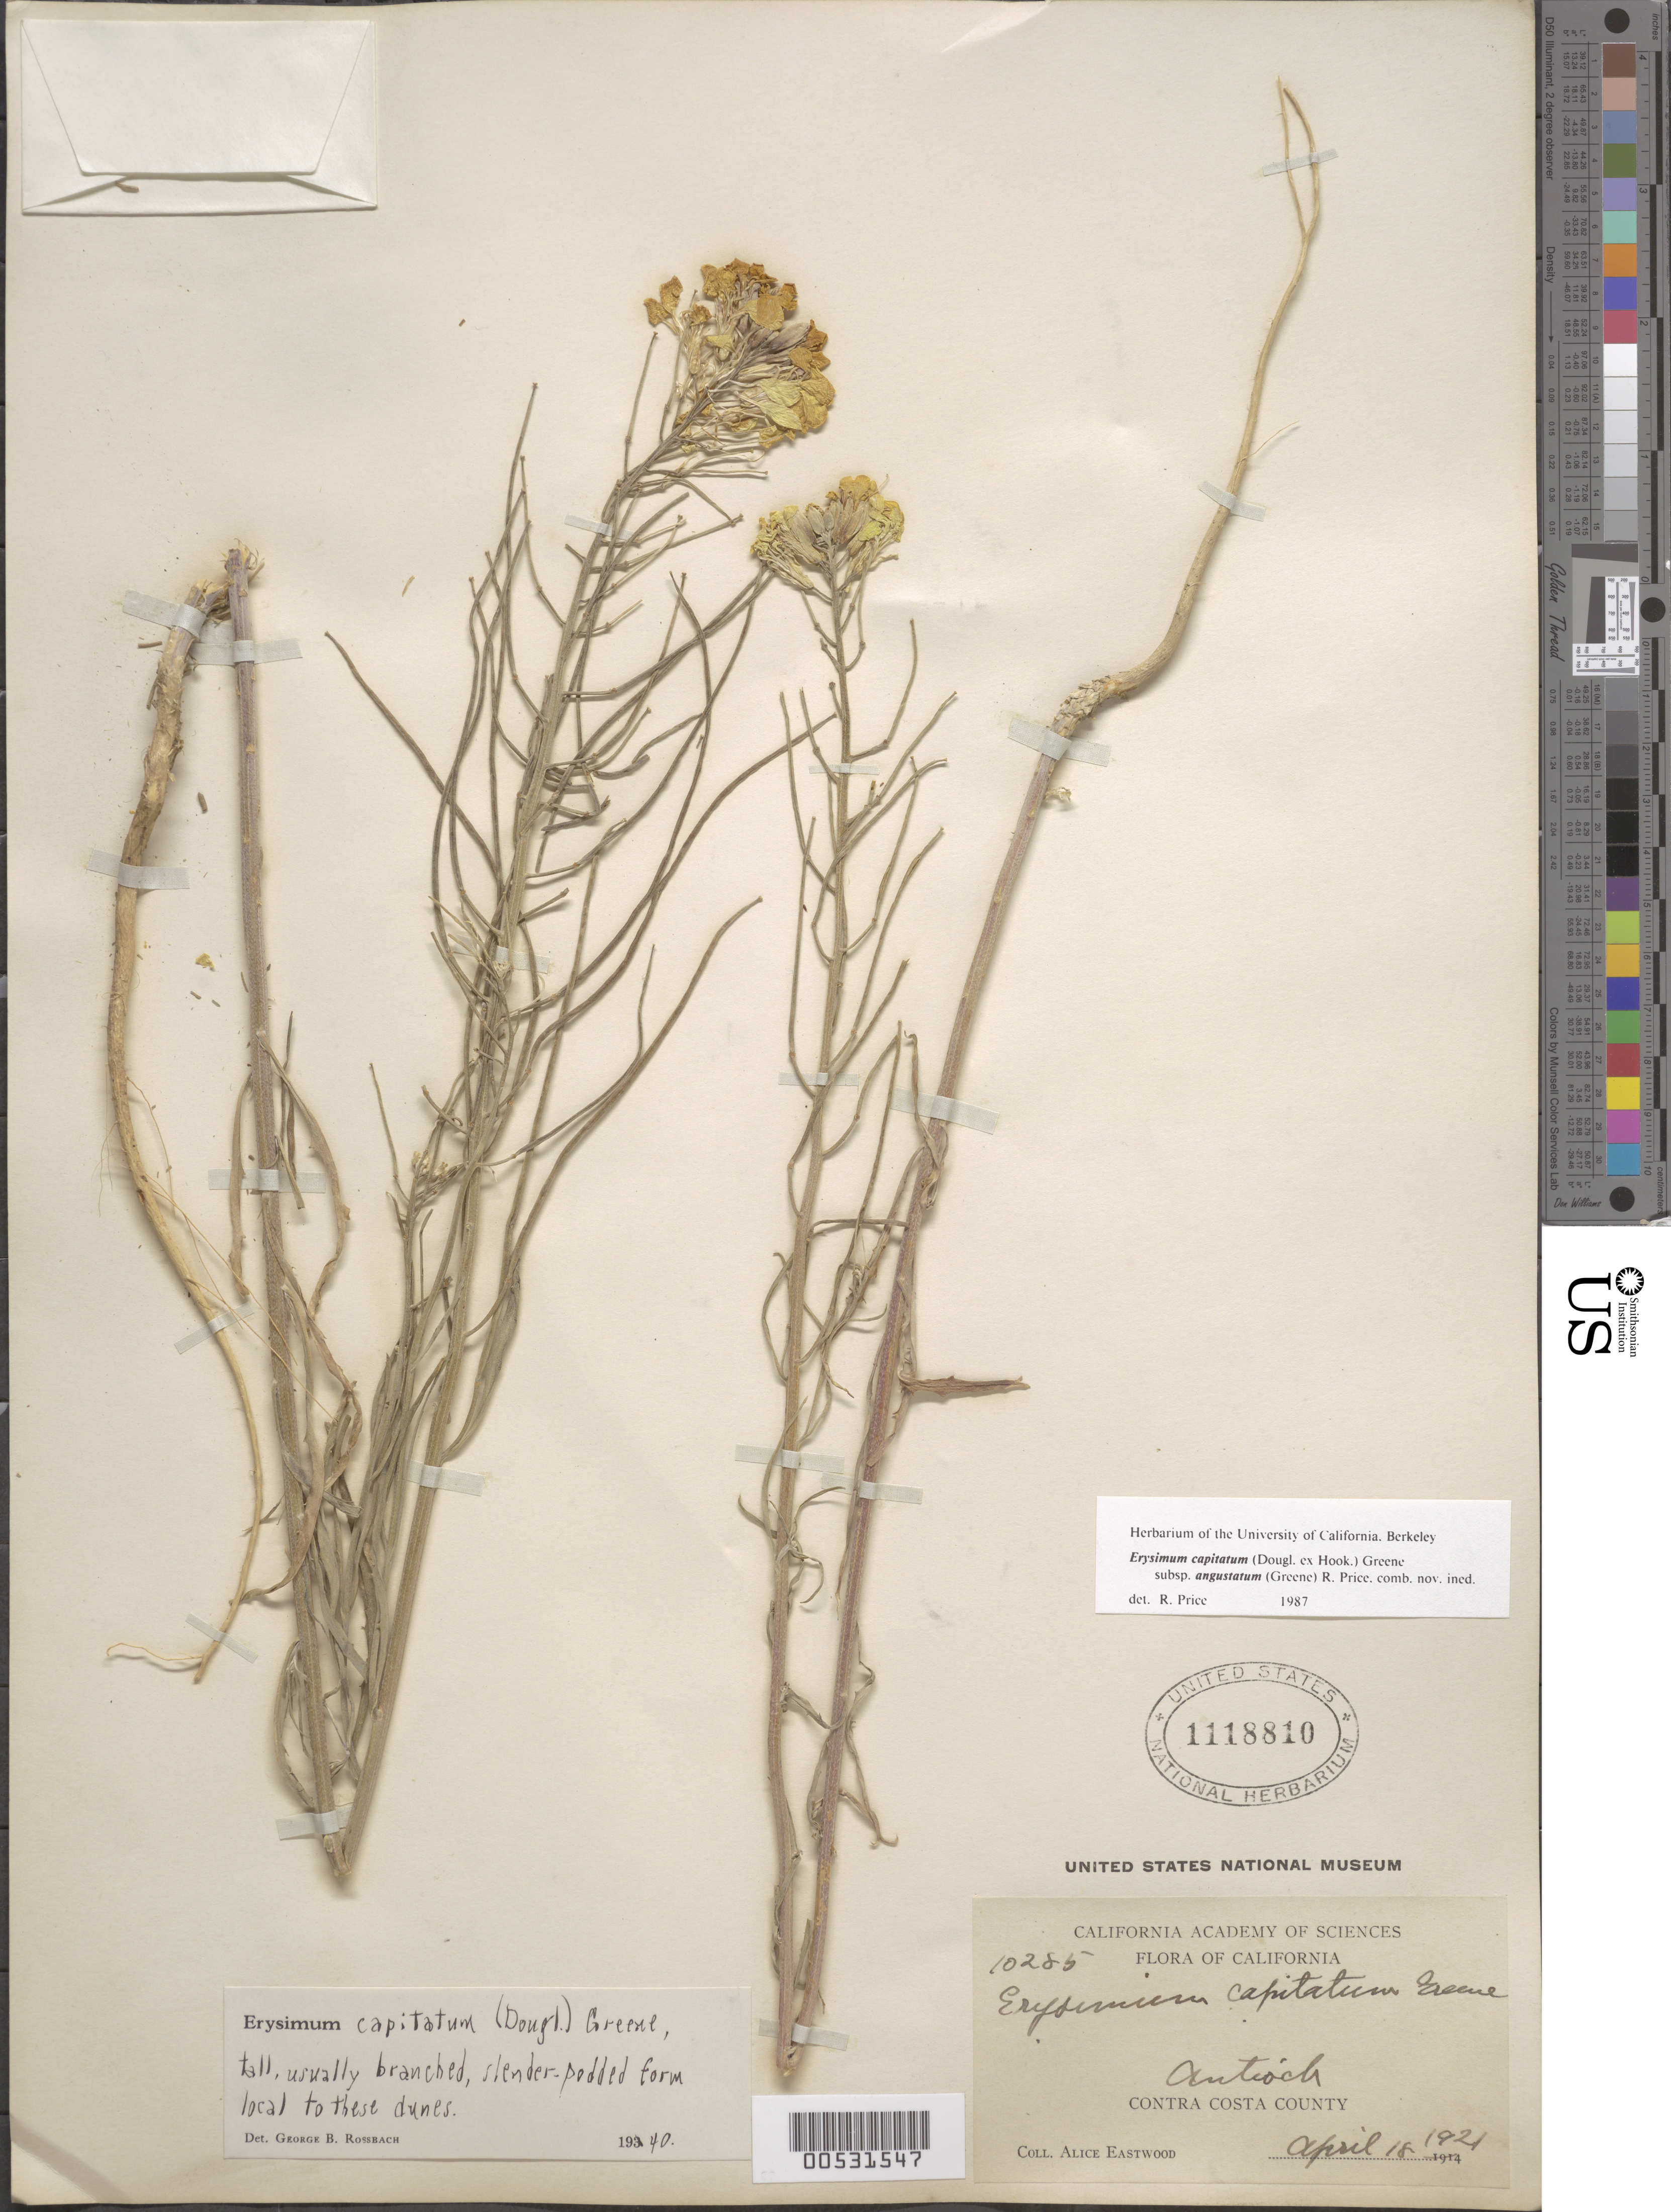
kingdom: Plantae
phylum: Tracheophyta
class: Magnoliopsida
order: Brassicales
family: Brassicaceae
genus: Erysimum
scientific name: Erysimum capitatum var. angustatum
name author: Greene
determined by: Price, R.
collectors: A. Eastwood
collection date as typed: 18 Apr 1921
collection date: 1921-04-18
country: United States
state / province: California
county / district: Contra Costa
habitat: Dunes.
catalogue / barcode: US 1118810